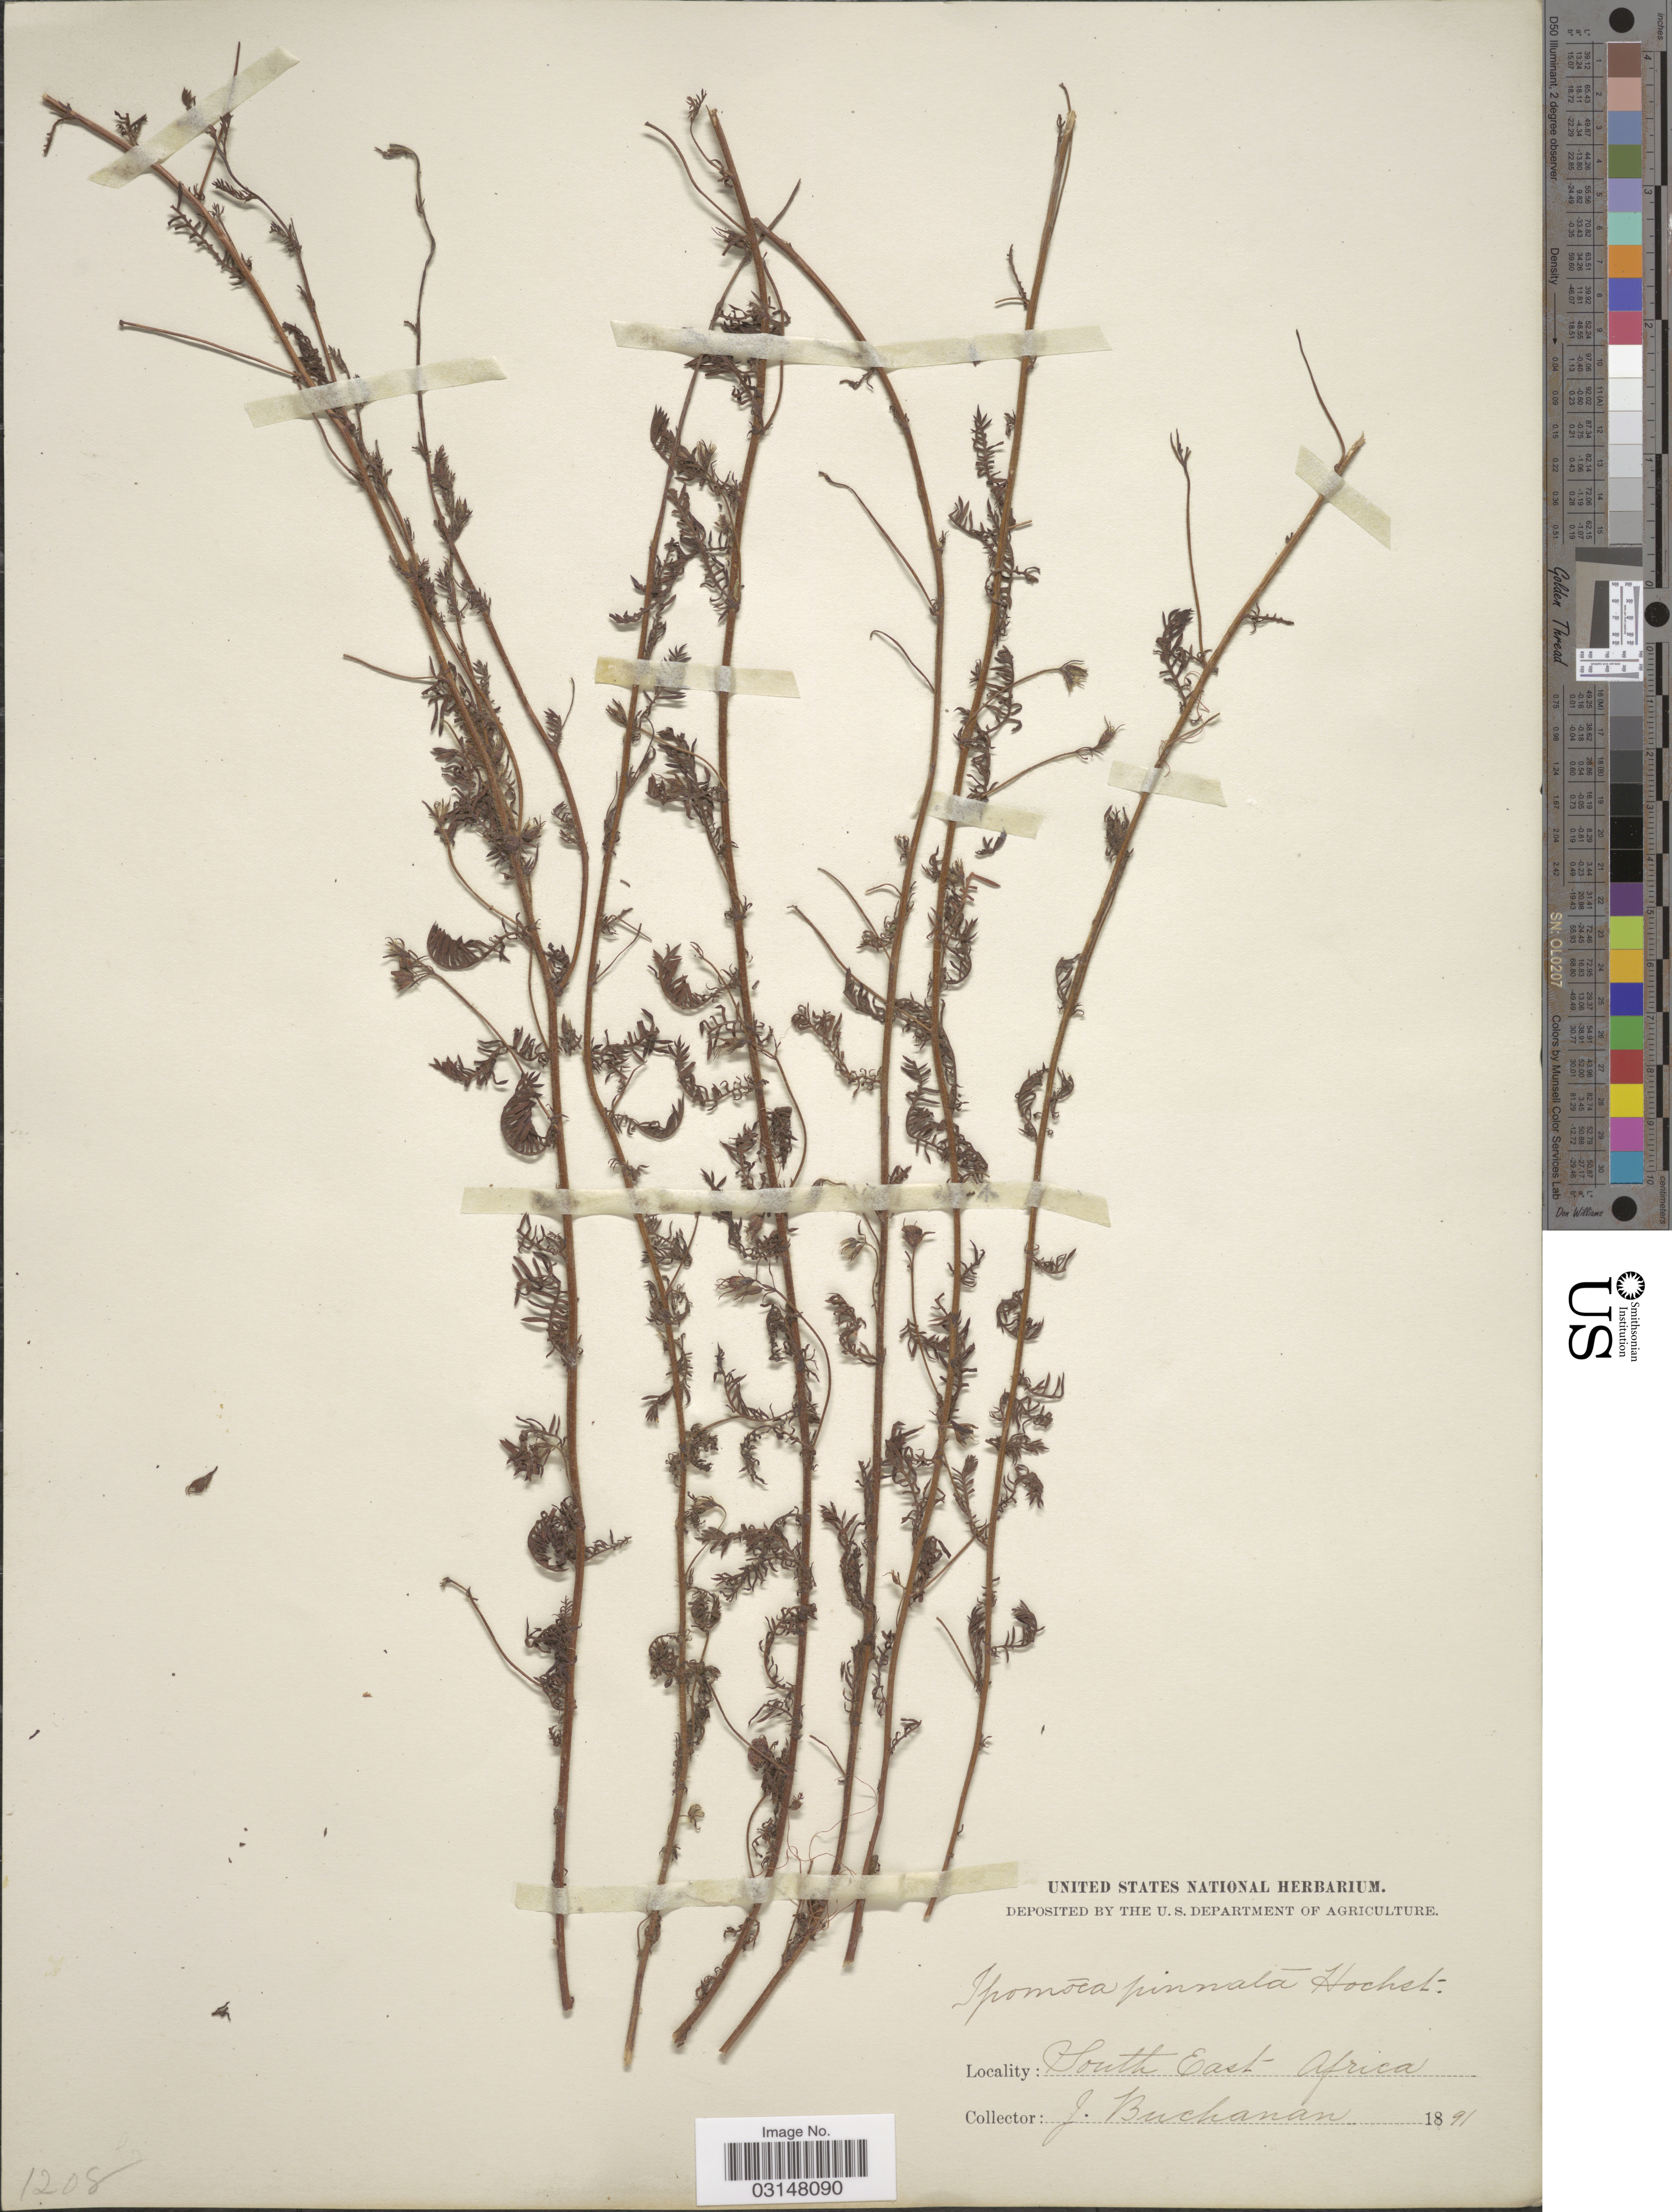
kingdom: Plantae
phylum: Tracheophyta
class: Magnoliopsida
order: Solanales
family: Convolvulaceae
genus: Xenostegia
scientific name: Xenostegia pinnata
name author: (Hochst. ex Choisy) A. R. Simões & Staples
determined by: Strong, Mark T., (BOT), Smithsonian Institution - National Museum of Natural History (UNITED STATES)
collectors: J. Buchanan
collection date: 1891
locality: South East Africa.